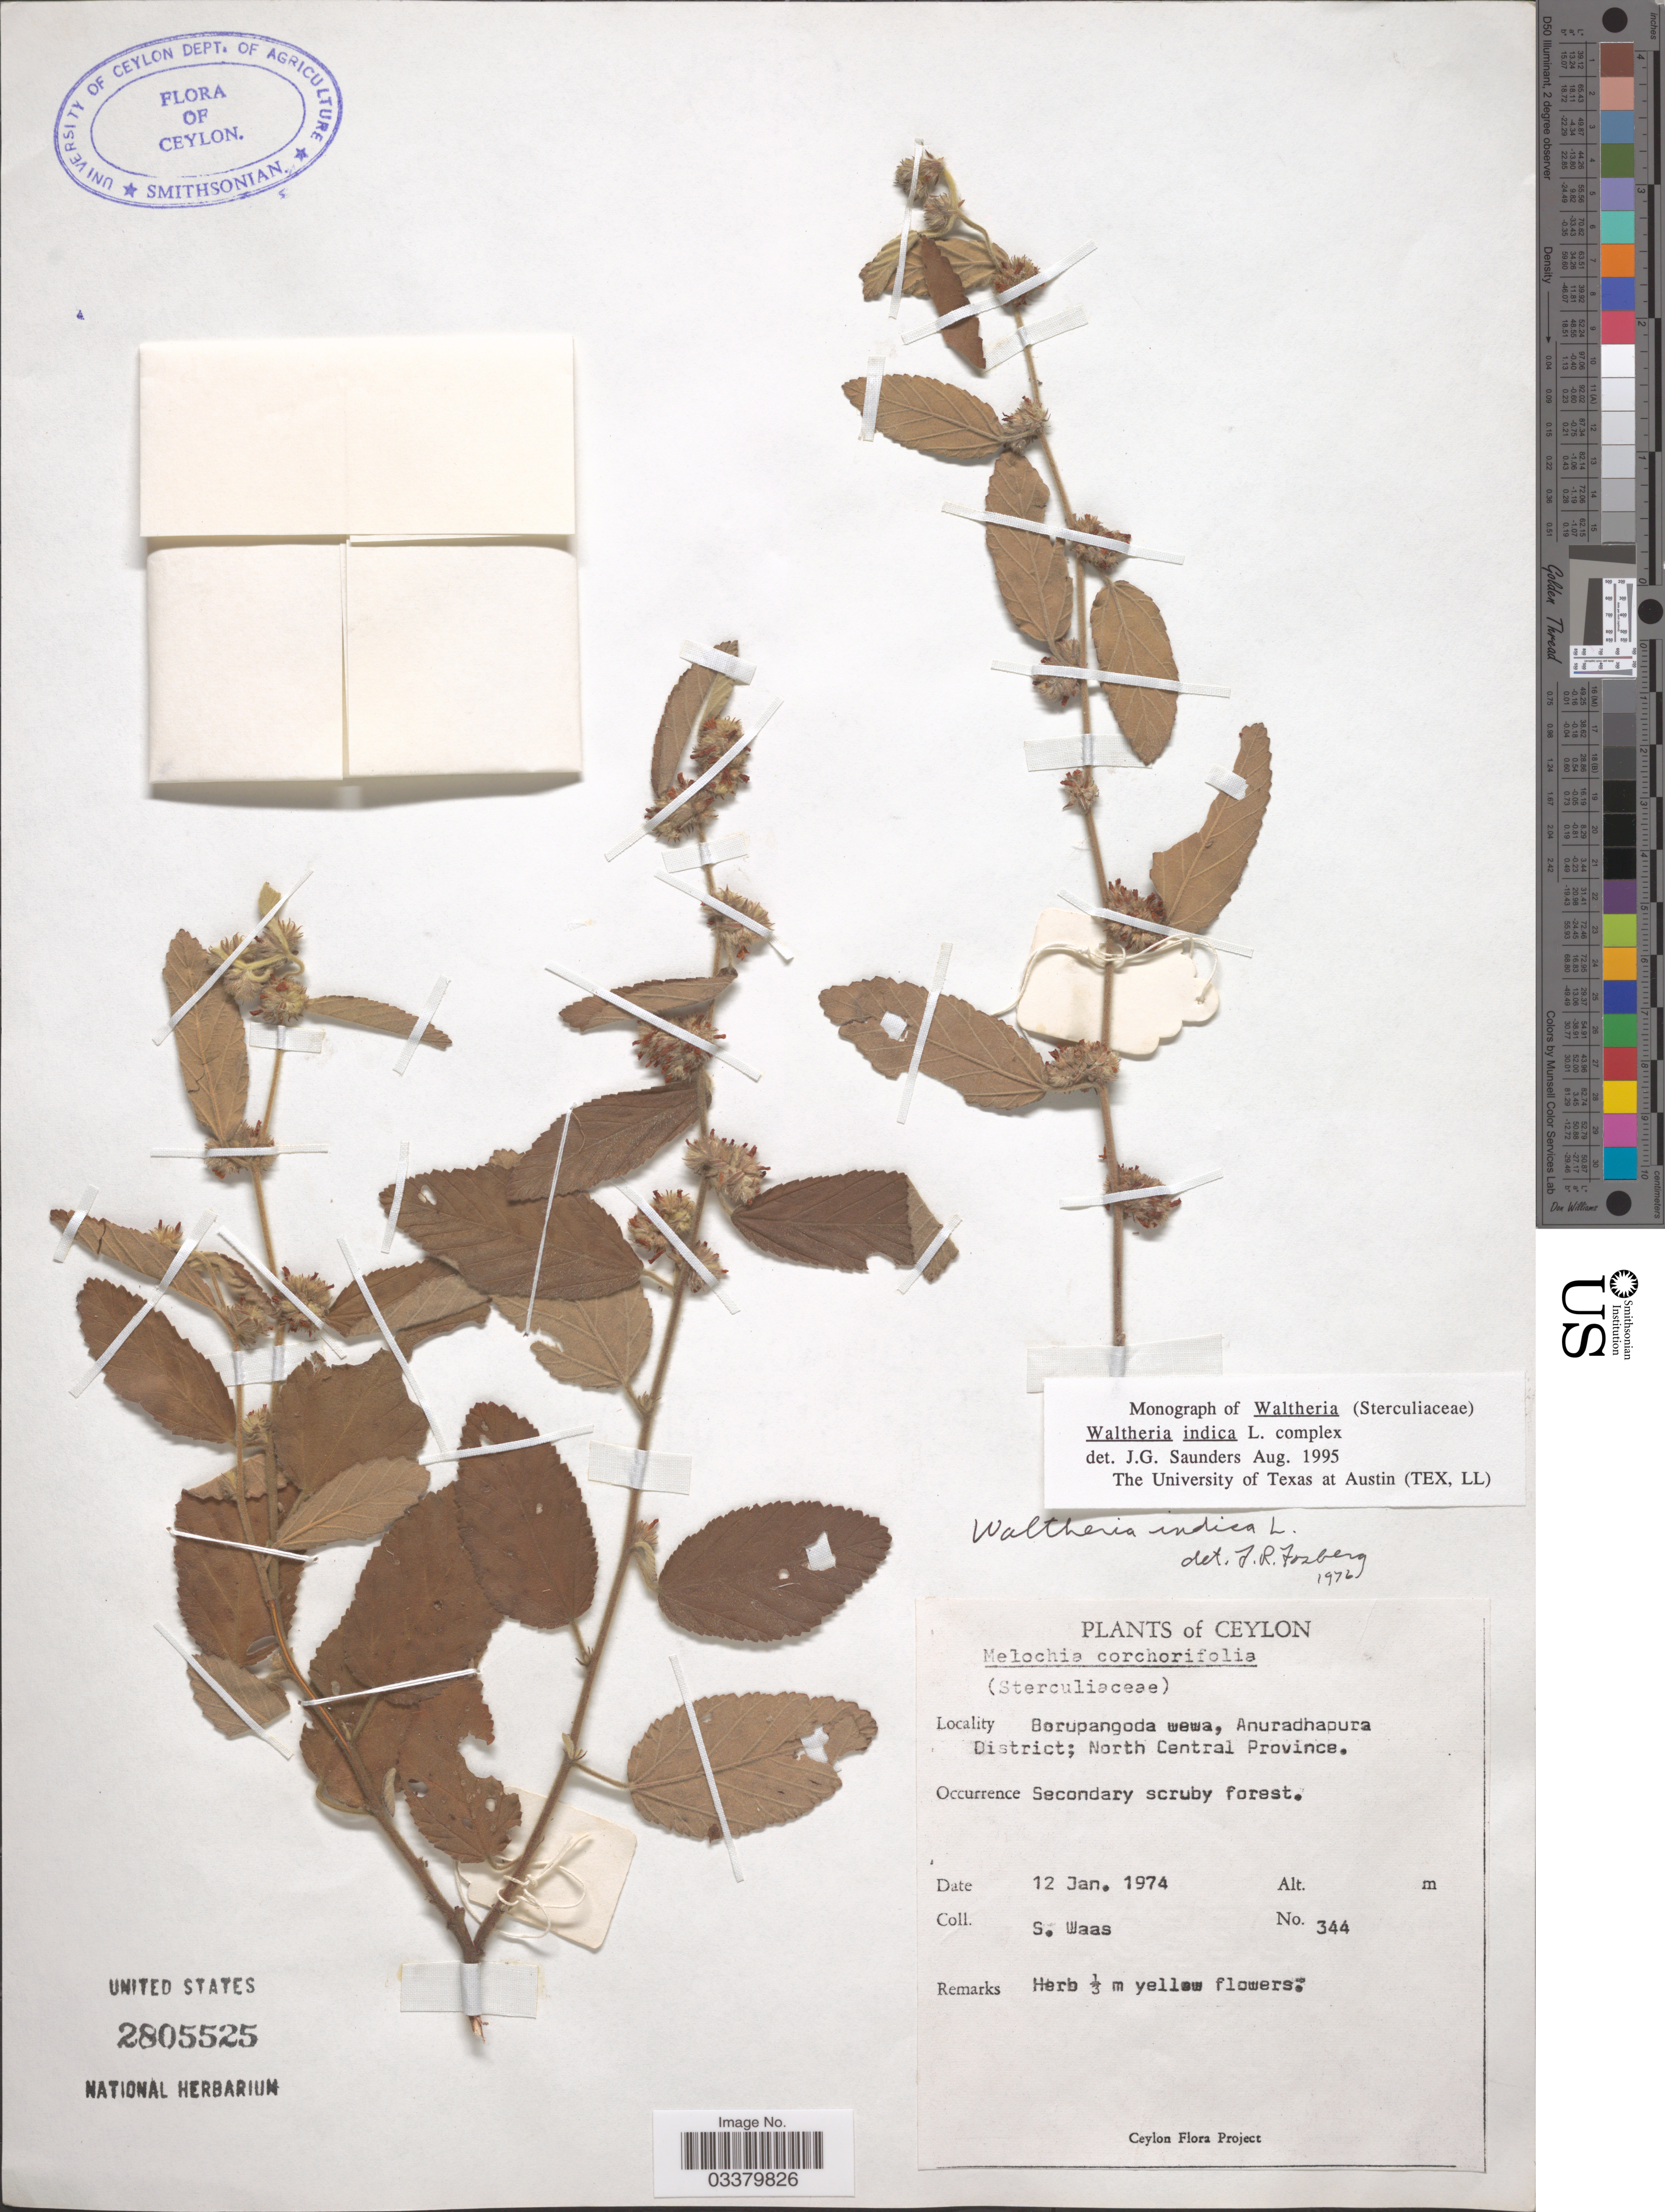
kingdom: Plantae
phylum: Tracheophyta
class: Magnoliopsida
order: Malvales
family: Malvaceae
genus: Waltheria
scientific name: Waltheria indica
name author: L.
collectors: S. Waas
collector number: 344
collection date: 1974-01-12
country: Sri Lanka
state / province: North Central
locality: Ceylon, Borupangoda wewa, Anuradhapura District.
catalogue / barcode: US 2805525